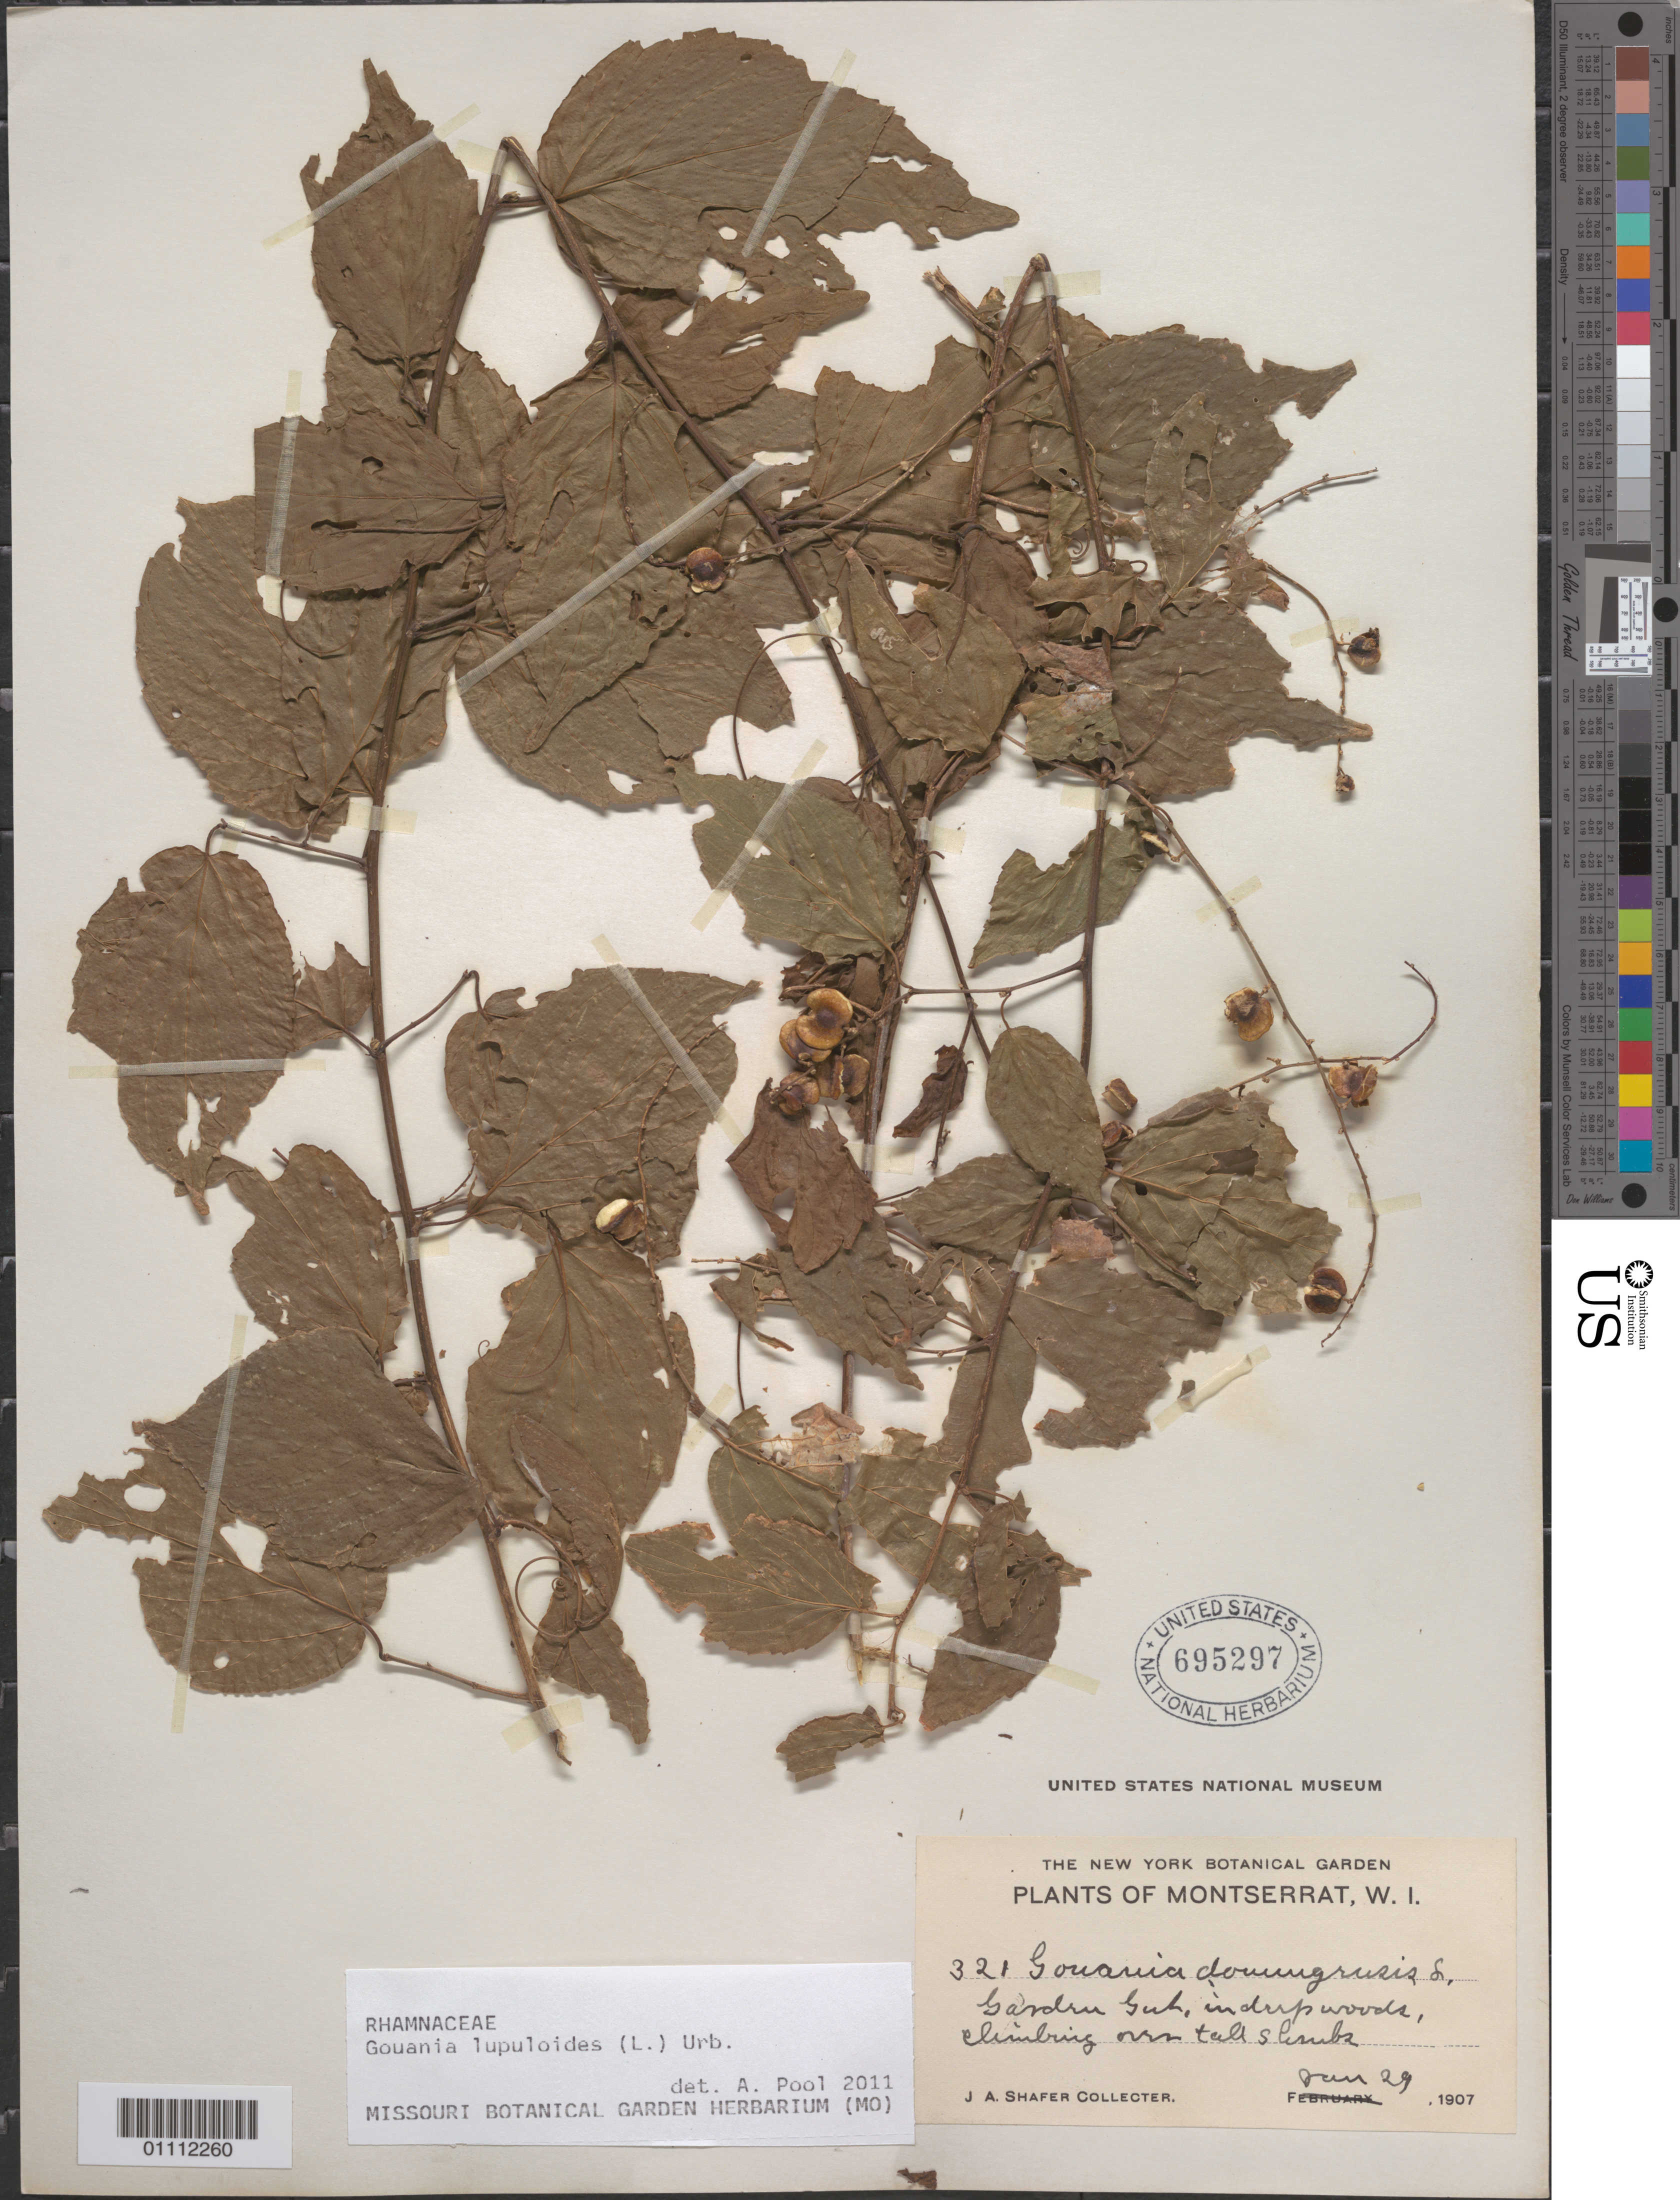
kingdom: Plantae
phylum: Tracheophyta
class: Magnoliopsida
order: Rosales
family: Rhamnaceae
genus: Gouania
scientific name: Gouania lupuloides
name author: (L.) Urb.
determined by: Pool, A., (MO), Missouri Botanical Garden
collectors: J. A. Shafer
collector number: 321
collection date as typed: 29 Jan 1907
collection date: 1907-01-29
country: Montserrat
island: Montserrat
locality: Garden Gut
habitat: In deep woods, climbing over tall shrubs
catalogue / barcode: US 695297